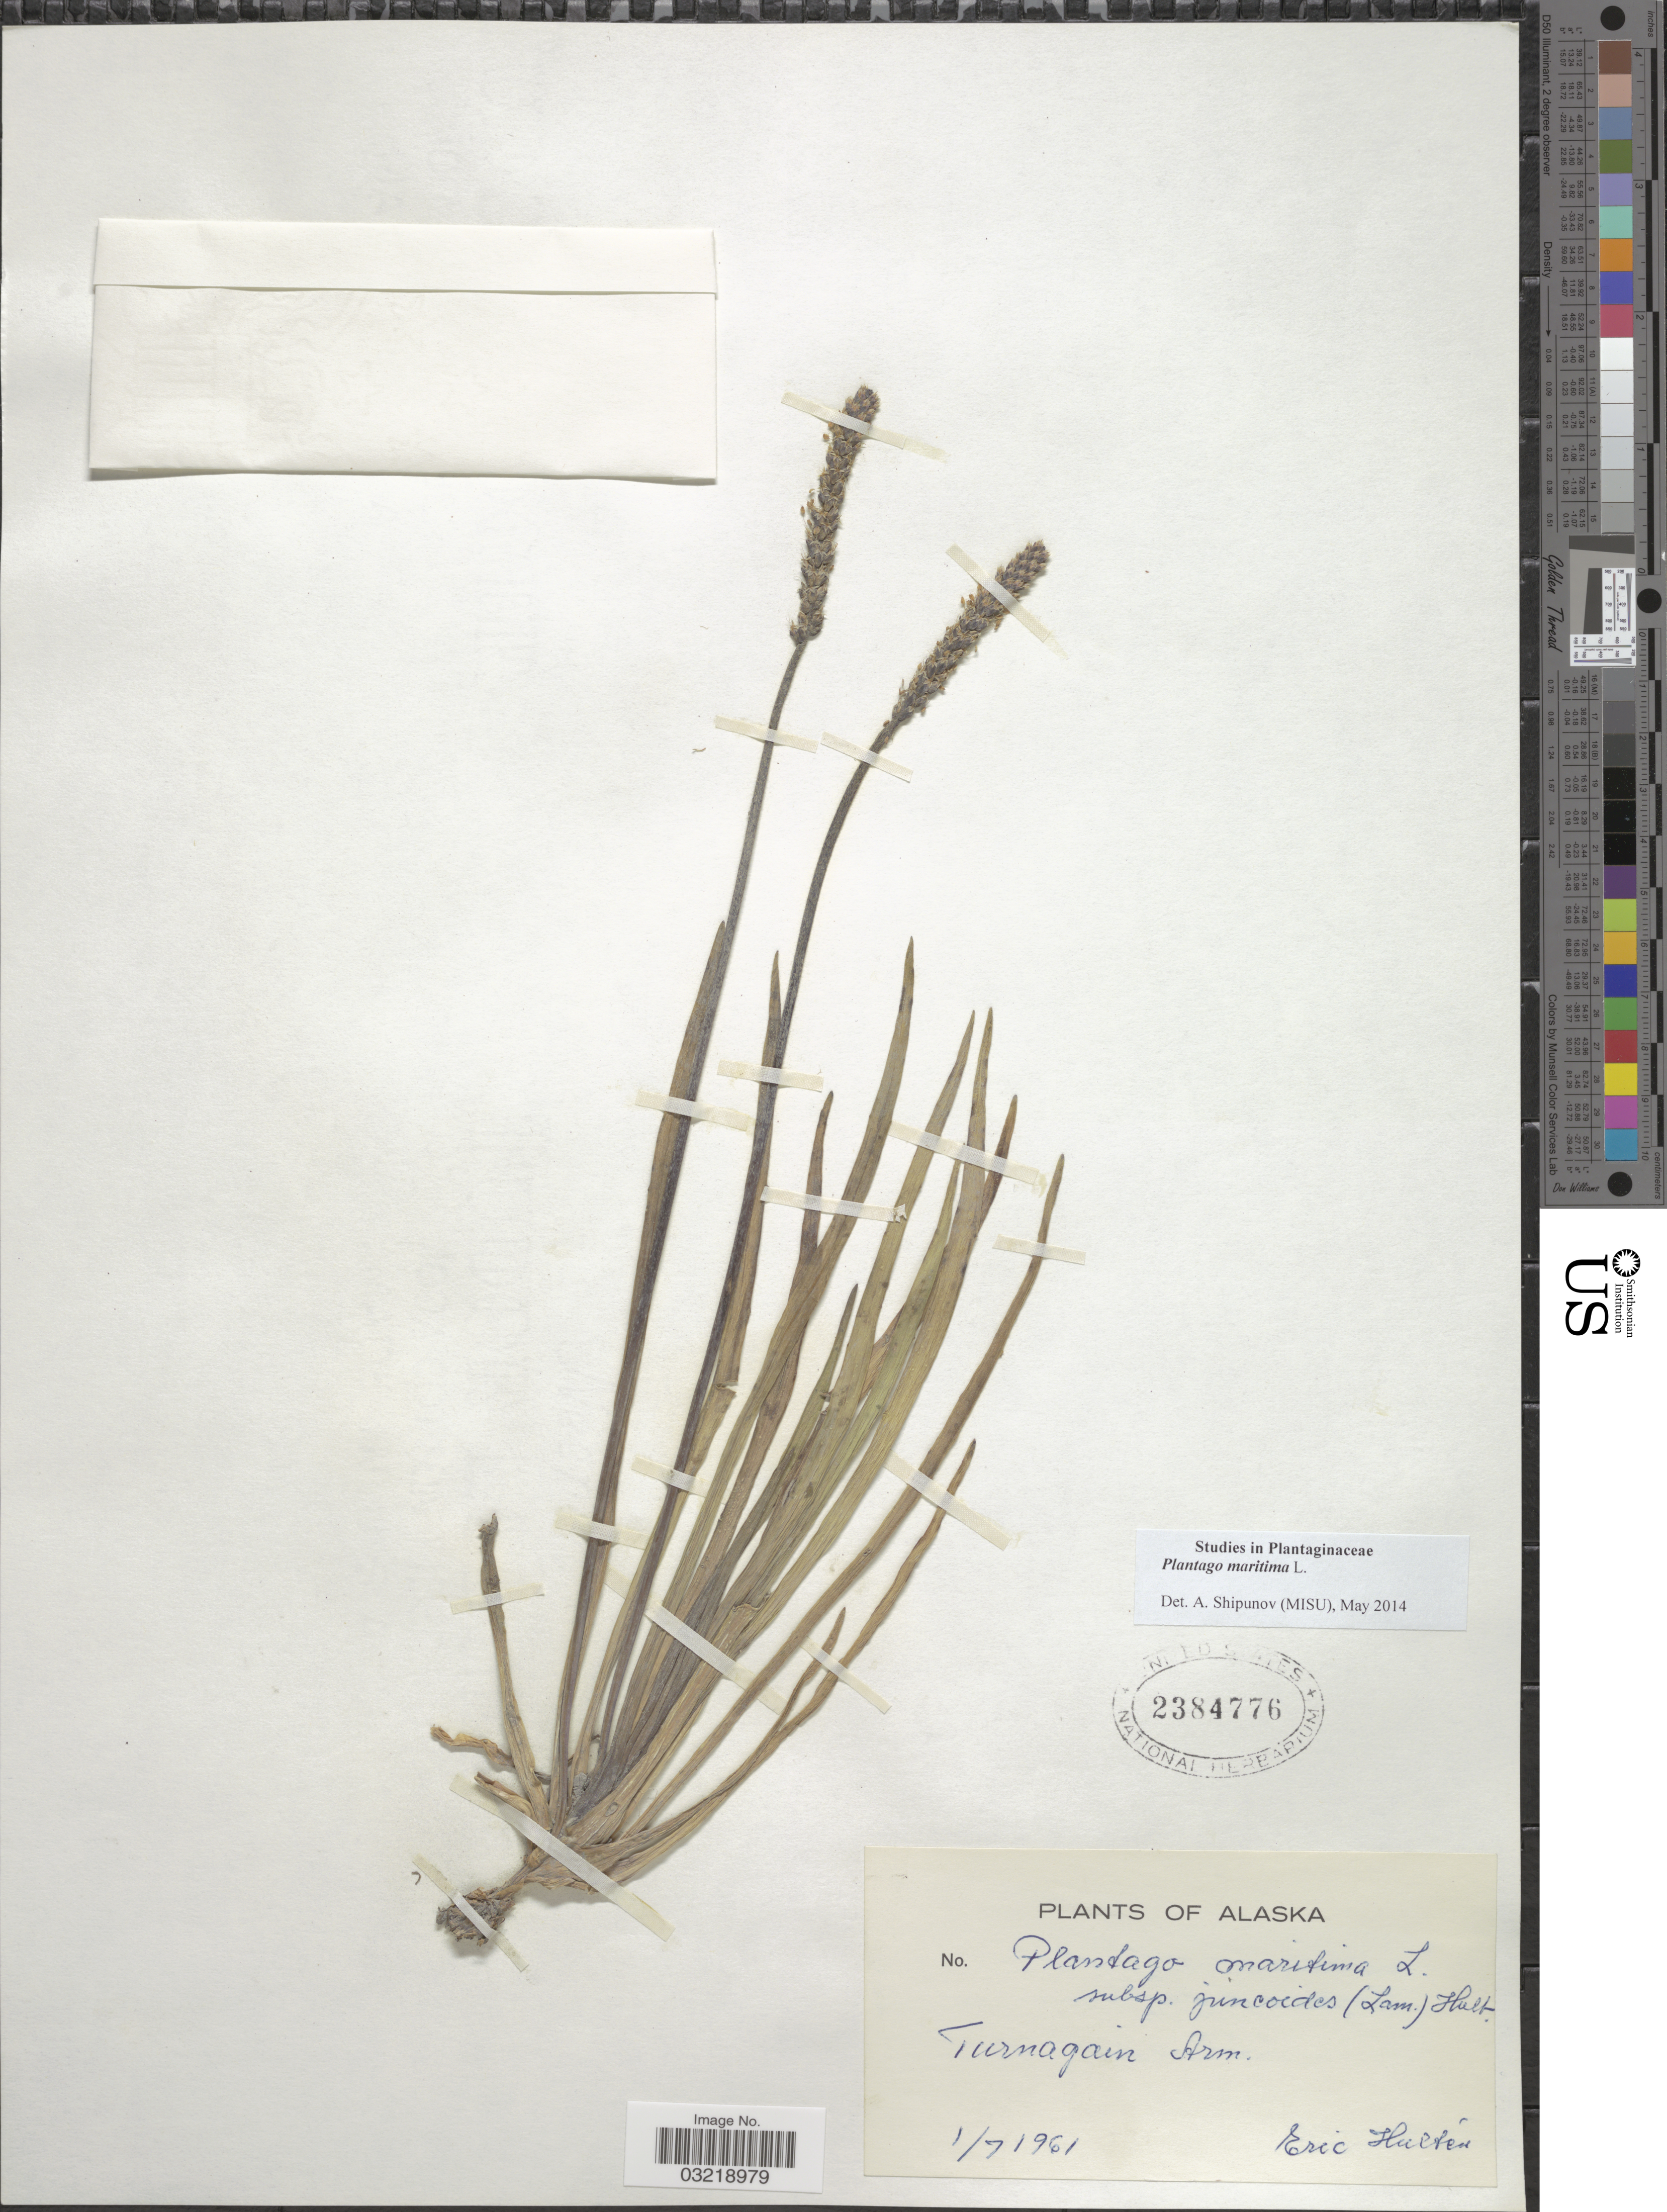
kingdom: Plantae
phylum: Tracheophyta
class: Magnoliopsida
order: Lamiales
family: Plantaginaceae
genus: Plantago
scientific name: Plantago maritima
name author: L.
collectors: E. G. Hultén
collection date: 1961-01-07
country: United States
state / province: Alaska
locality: Turnagain Arm.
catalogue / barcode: US 2384776